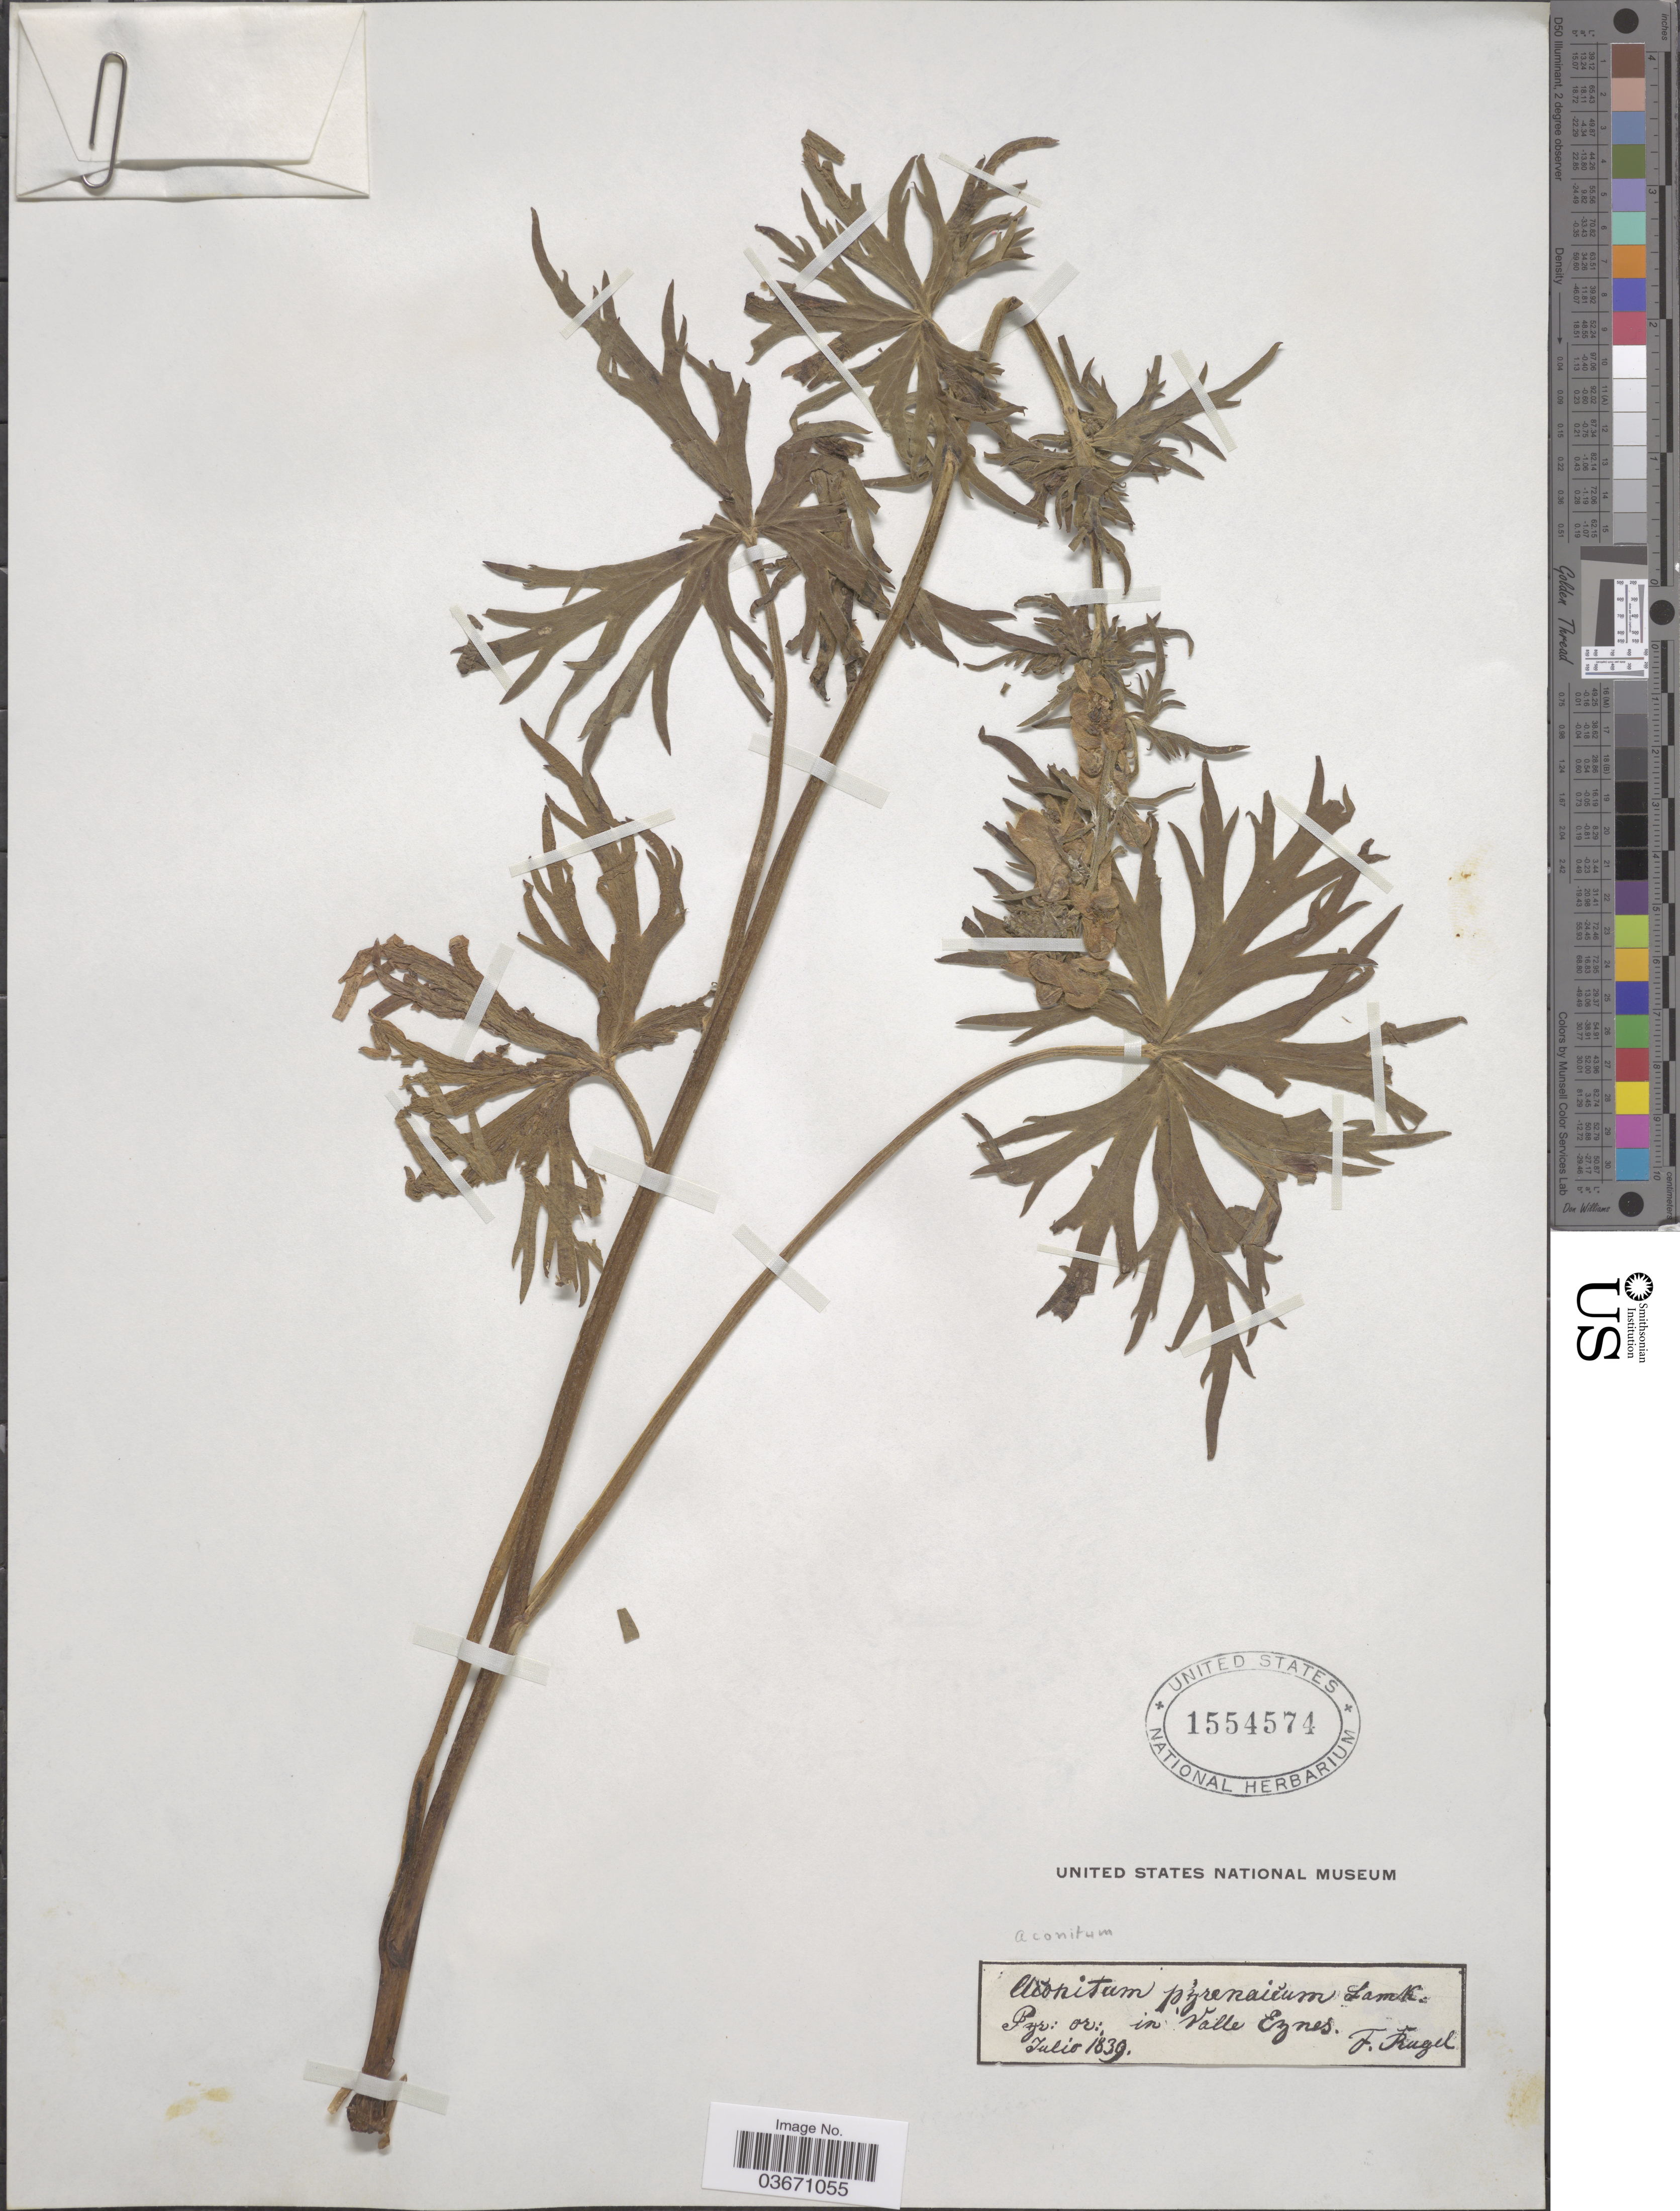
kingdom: Plantae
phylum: Tracheophyta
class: Magnoliopsida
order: Ranunculales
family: Ranunculaceae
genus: Aconitum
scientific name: Aconitum pyrenaicum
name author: L.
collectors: F. Rugel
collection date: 1839-07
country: France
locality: Pyr: or.: in Valle Eynes.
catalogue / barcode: US 1554574